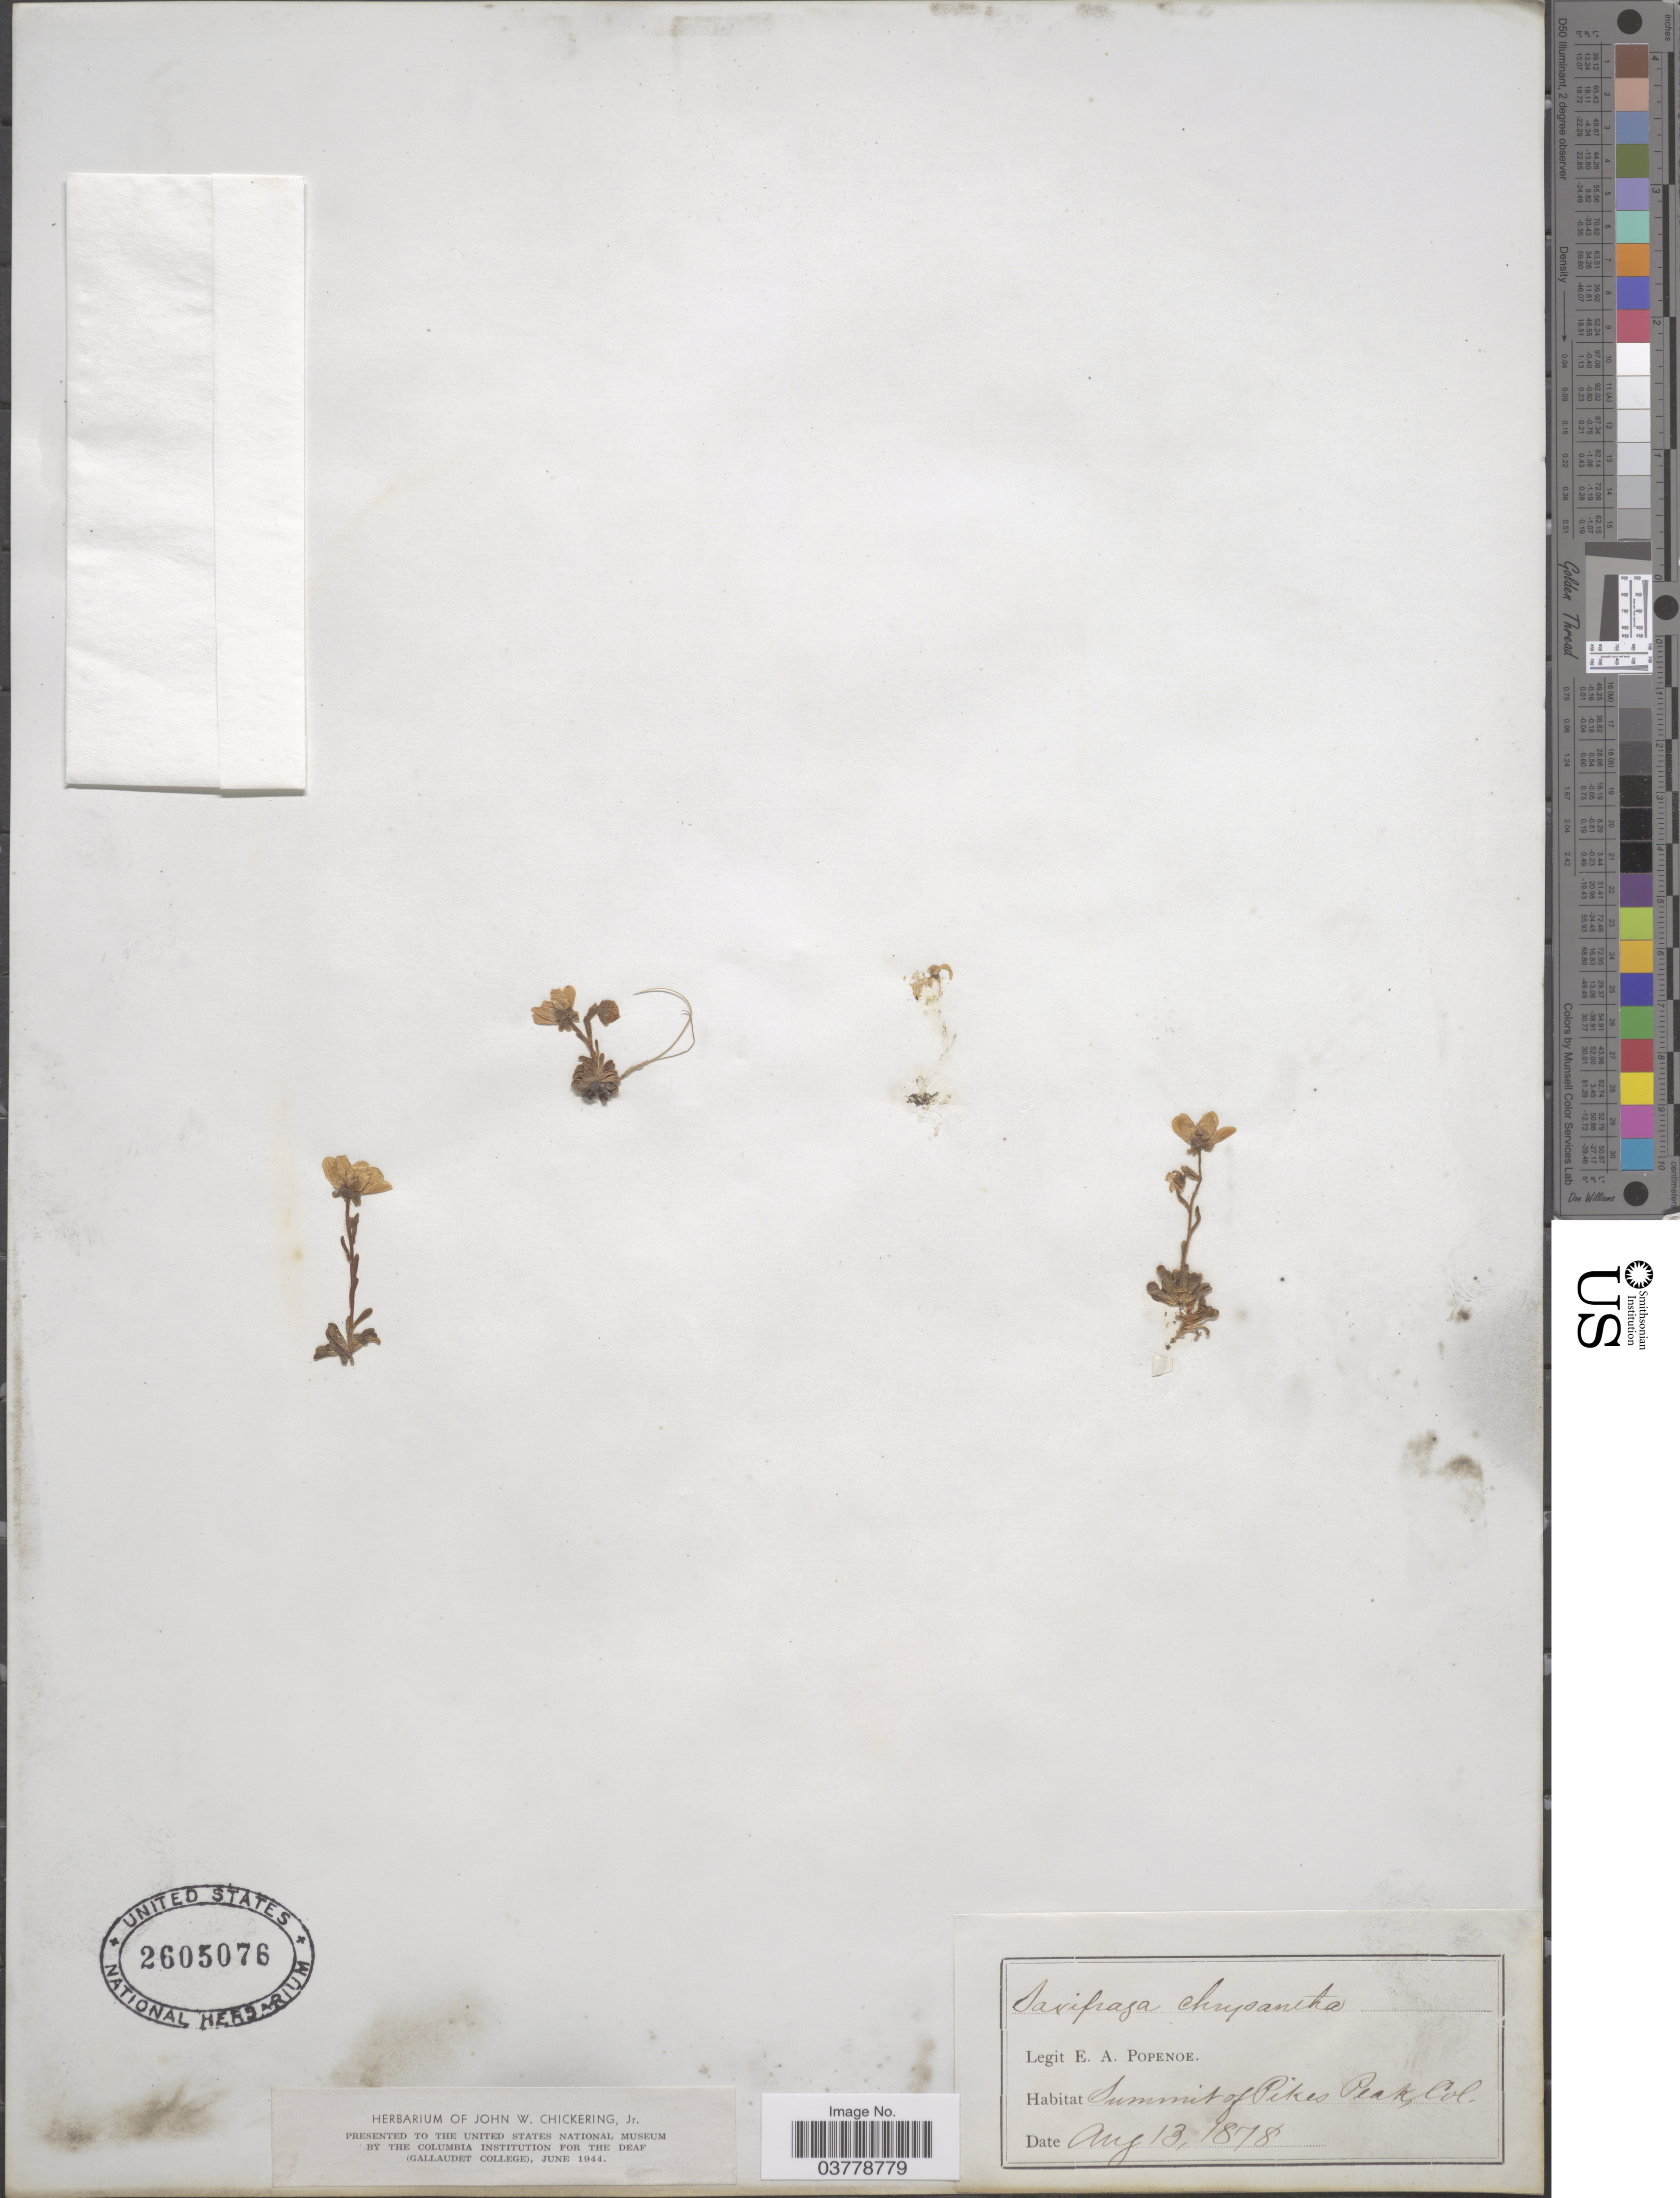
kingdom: Plantae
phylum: Tracheophyta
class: Magnoliopsida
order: Saxifragales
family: Saxifragaceae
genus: Saxifraga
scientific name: Saxifraga chrysantha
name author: A. Gray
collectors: E. A. Popenoe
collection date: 1878-08-13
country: United States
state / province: Colorado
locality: Summit of Pikes Peak.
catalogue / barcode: US 2605076